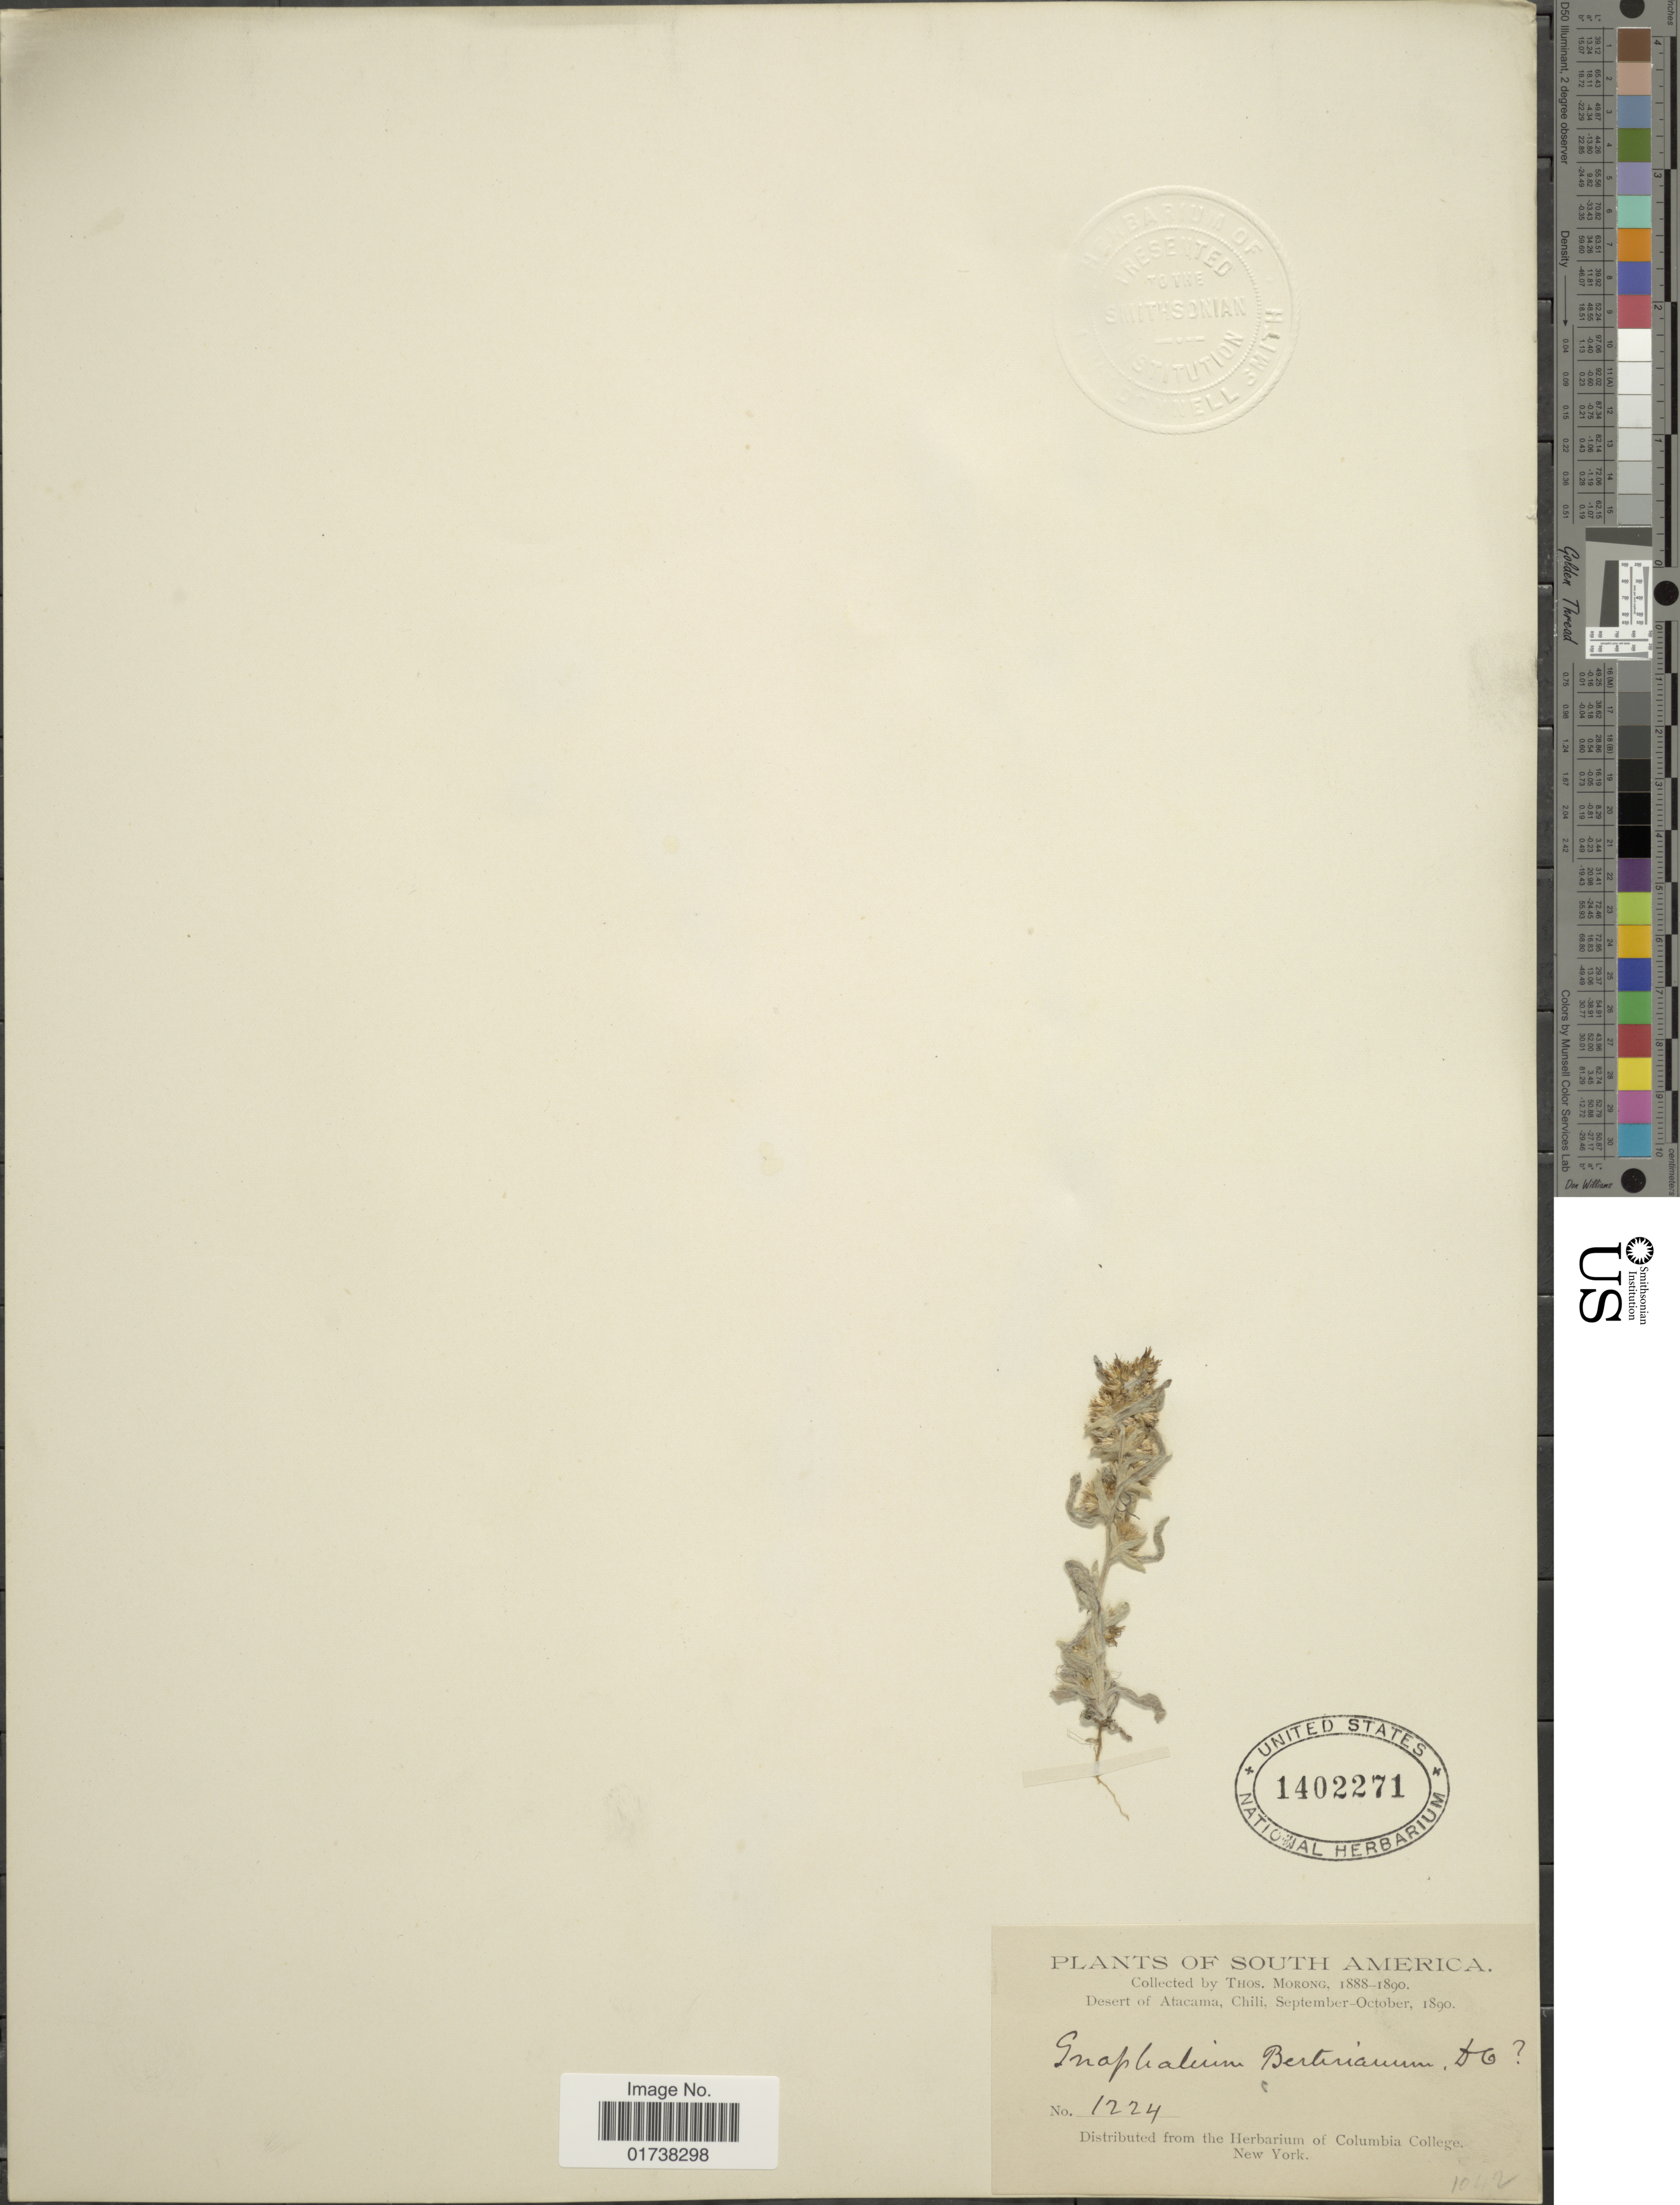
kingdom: Plantae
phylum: Tracheophyta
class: Magnoliopsida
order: Asterales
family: Asteraceae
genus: Gamochaeta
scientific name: Gamochaeta berteroana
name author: (DC.) Cabrera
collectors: ex herb. T. Morong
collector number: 1224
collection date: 1890-09/1890-10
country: Chile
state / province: Atacama (III)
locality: Desert of Atacama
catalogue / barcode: US 1402271